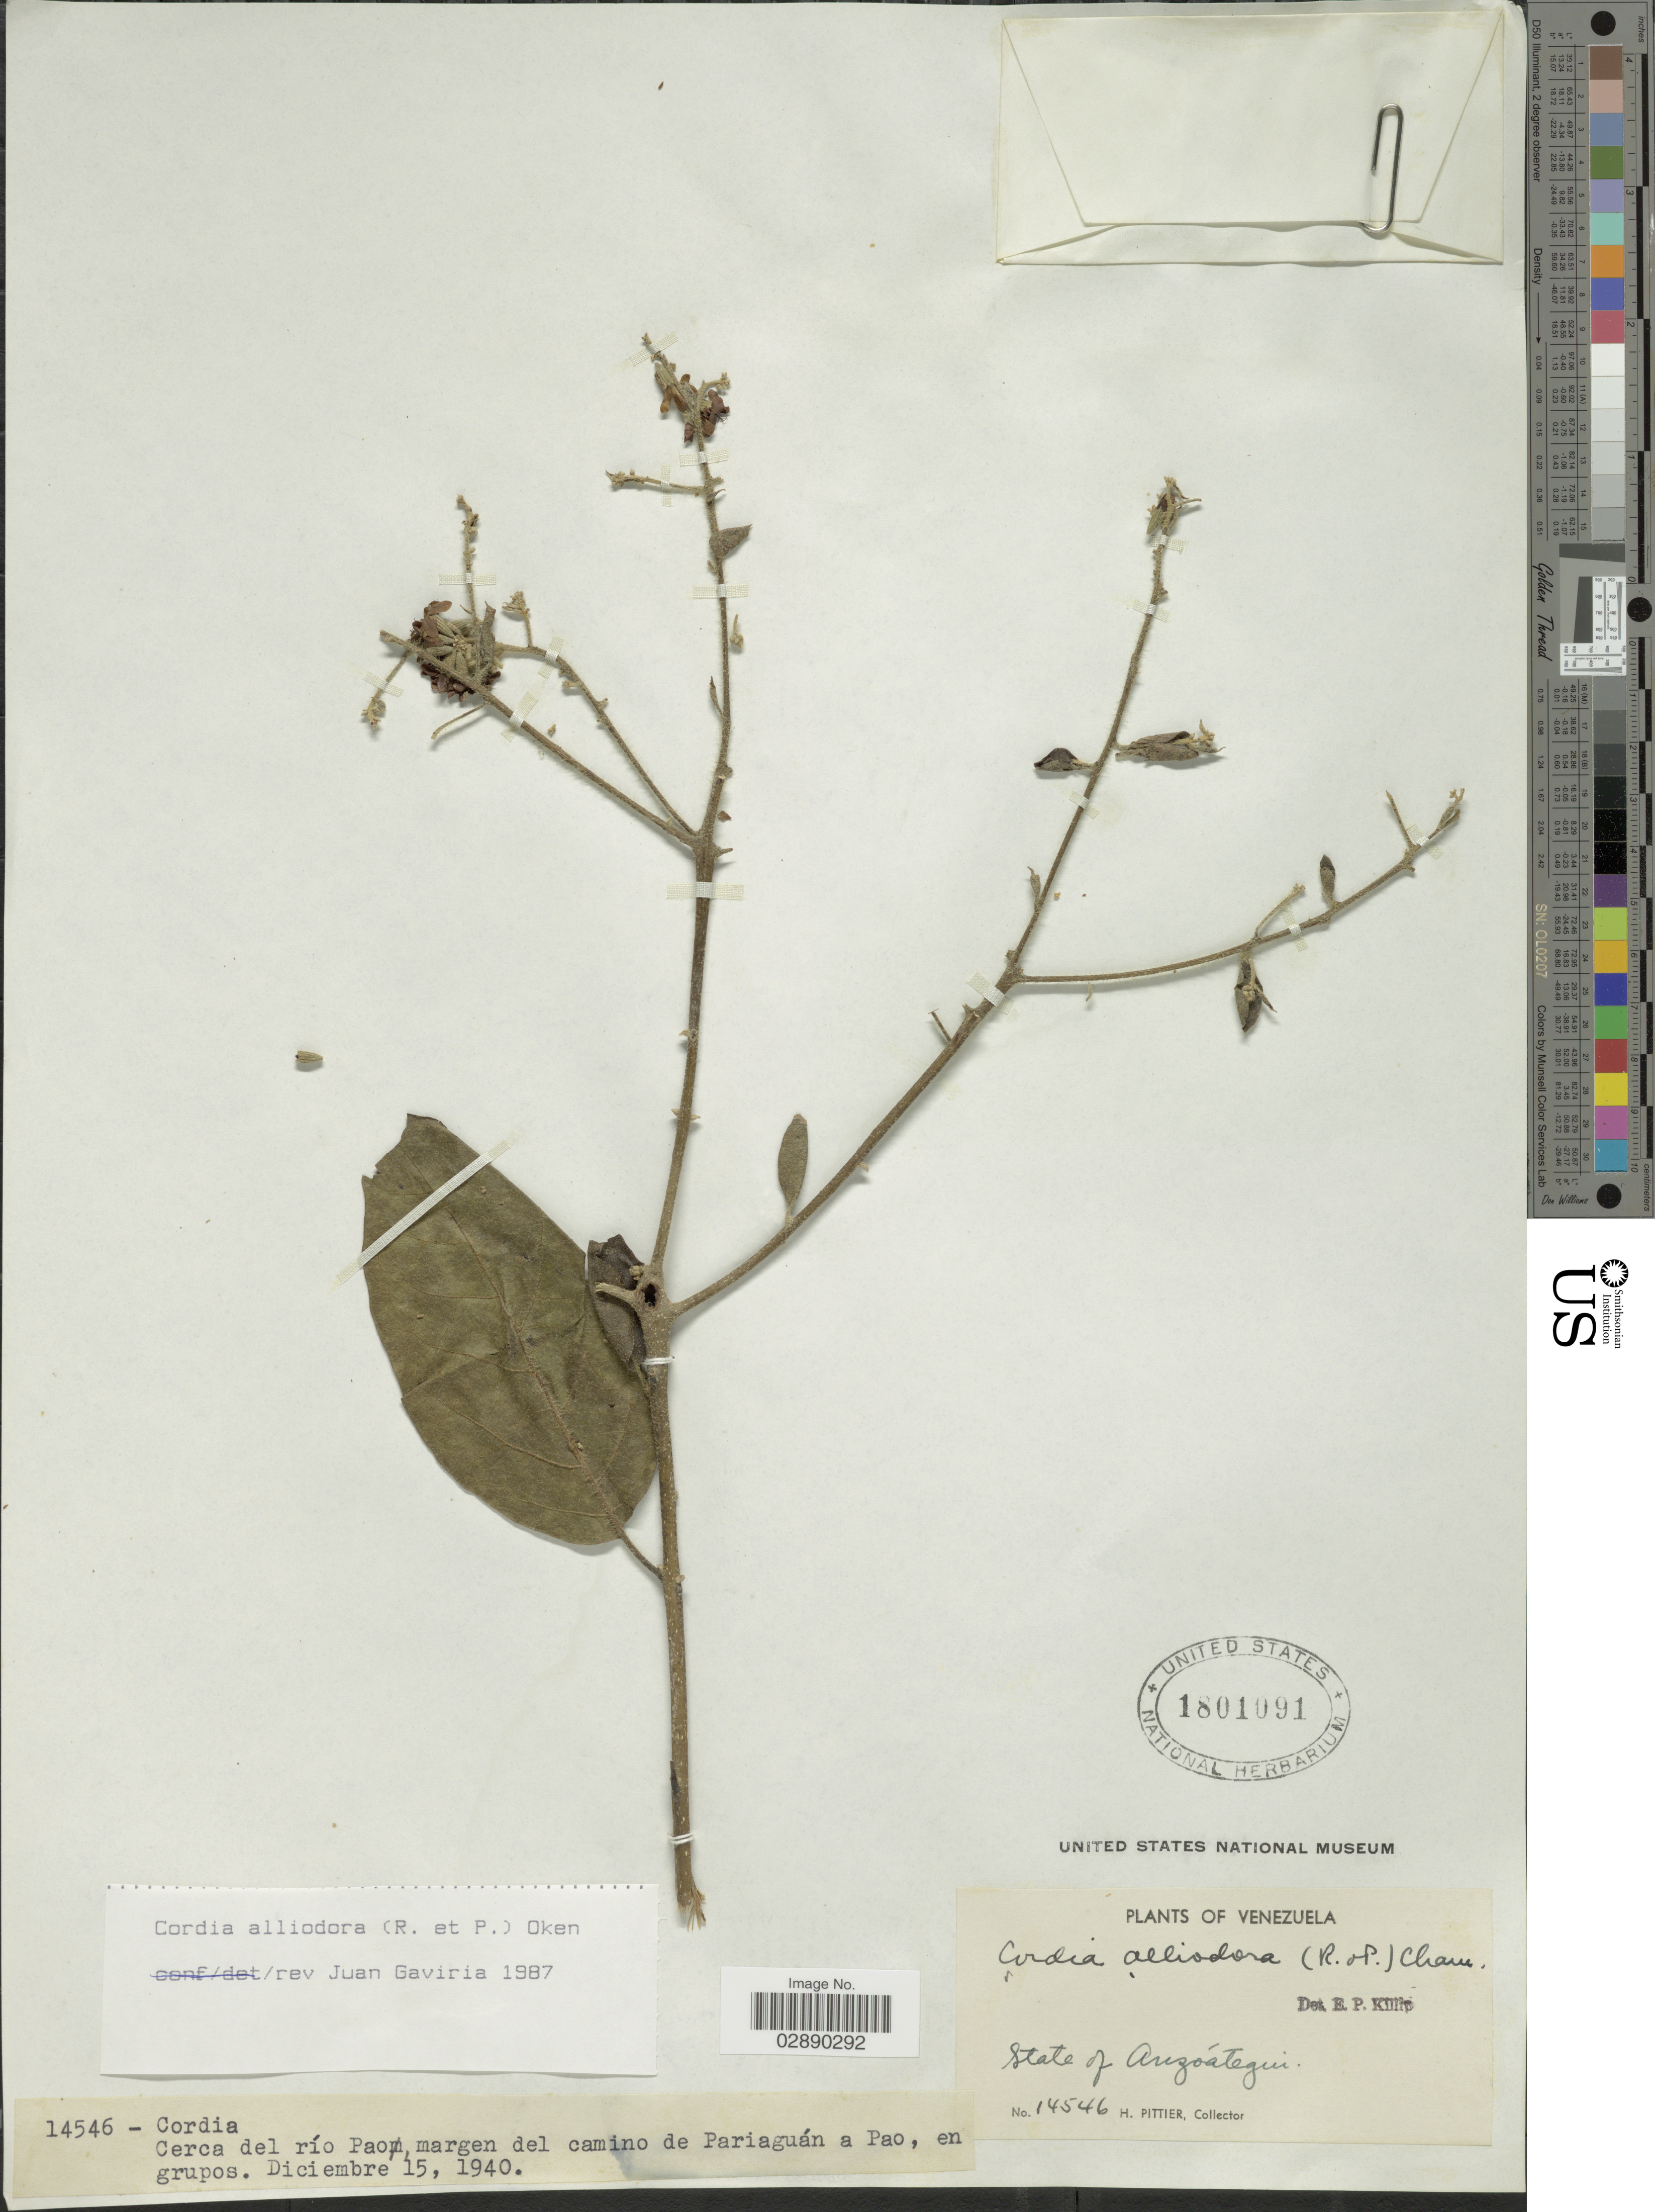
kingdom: Plantae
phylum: Tracheophyta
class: Magnoliopsida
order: Boraginales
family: Cordiaceae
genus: Cordia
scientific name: Cordia alliodora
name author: (Ruiz & Pav.) Oken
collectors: H. F. Pittier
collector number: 14546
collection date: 1940-12-15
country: Venezuela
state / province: Anzoategui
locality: Cerca del río Pao, margen del camino de Pariaguán a Pao, en grupos.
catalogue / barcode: US 1801091